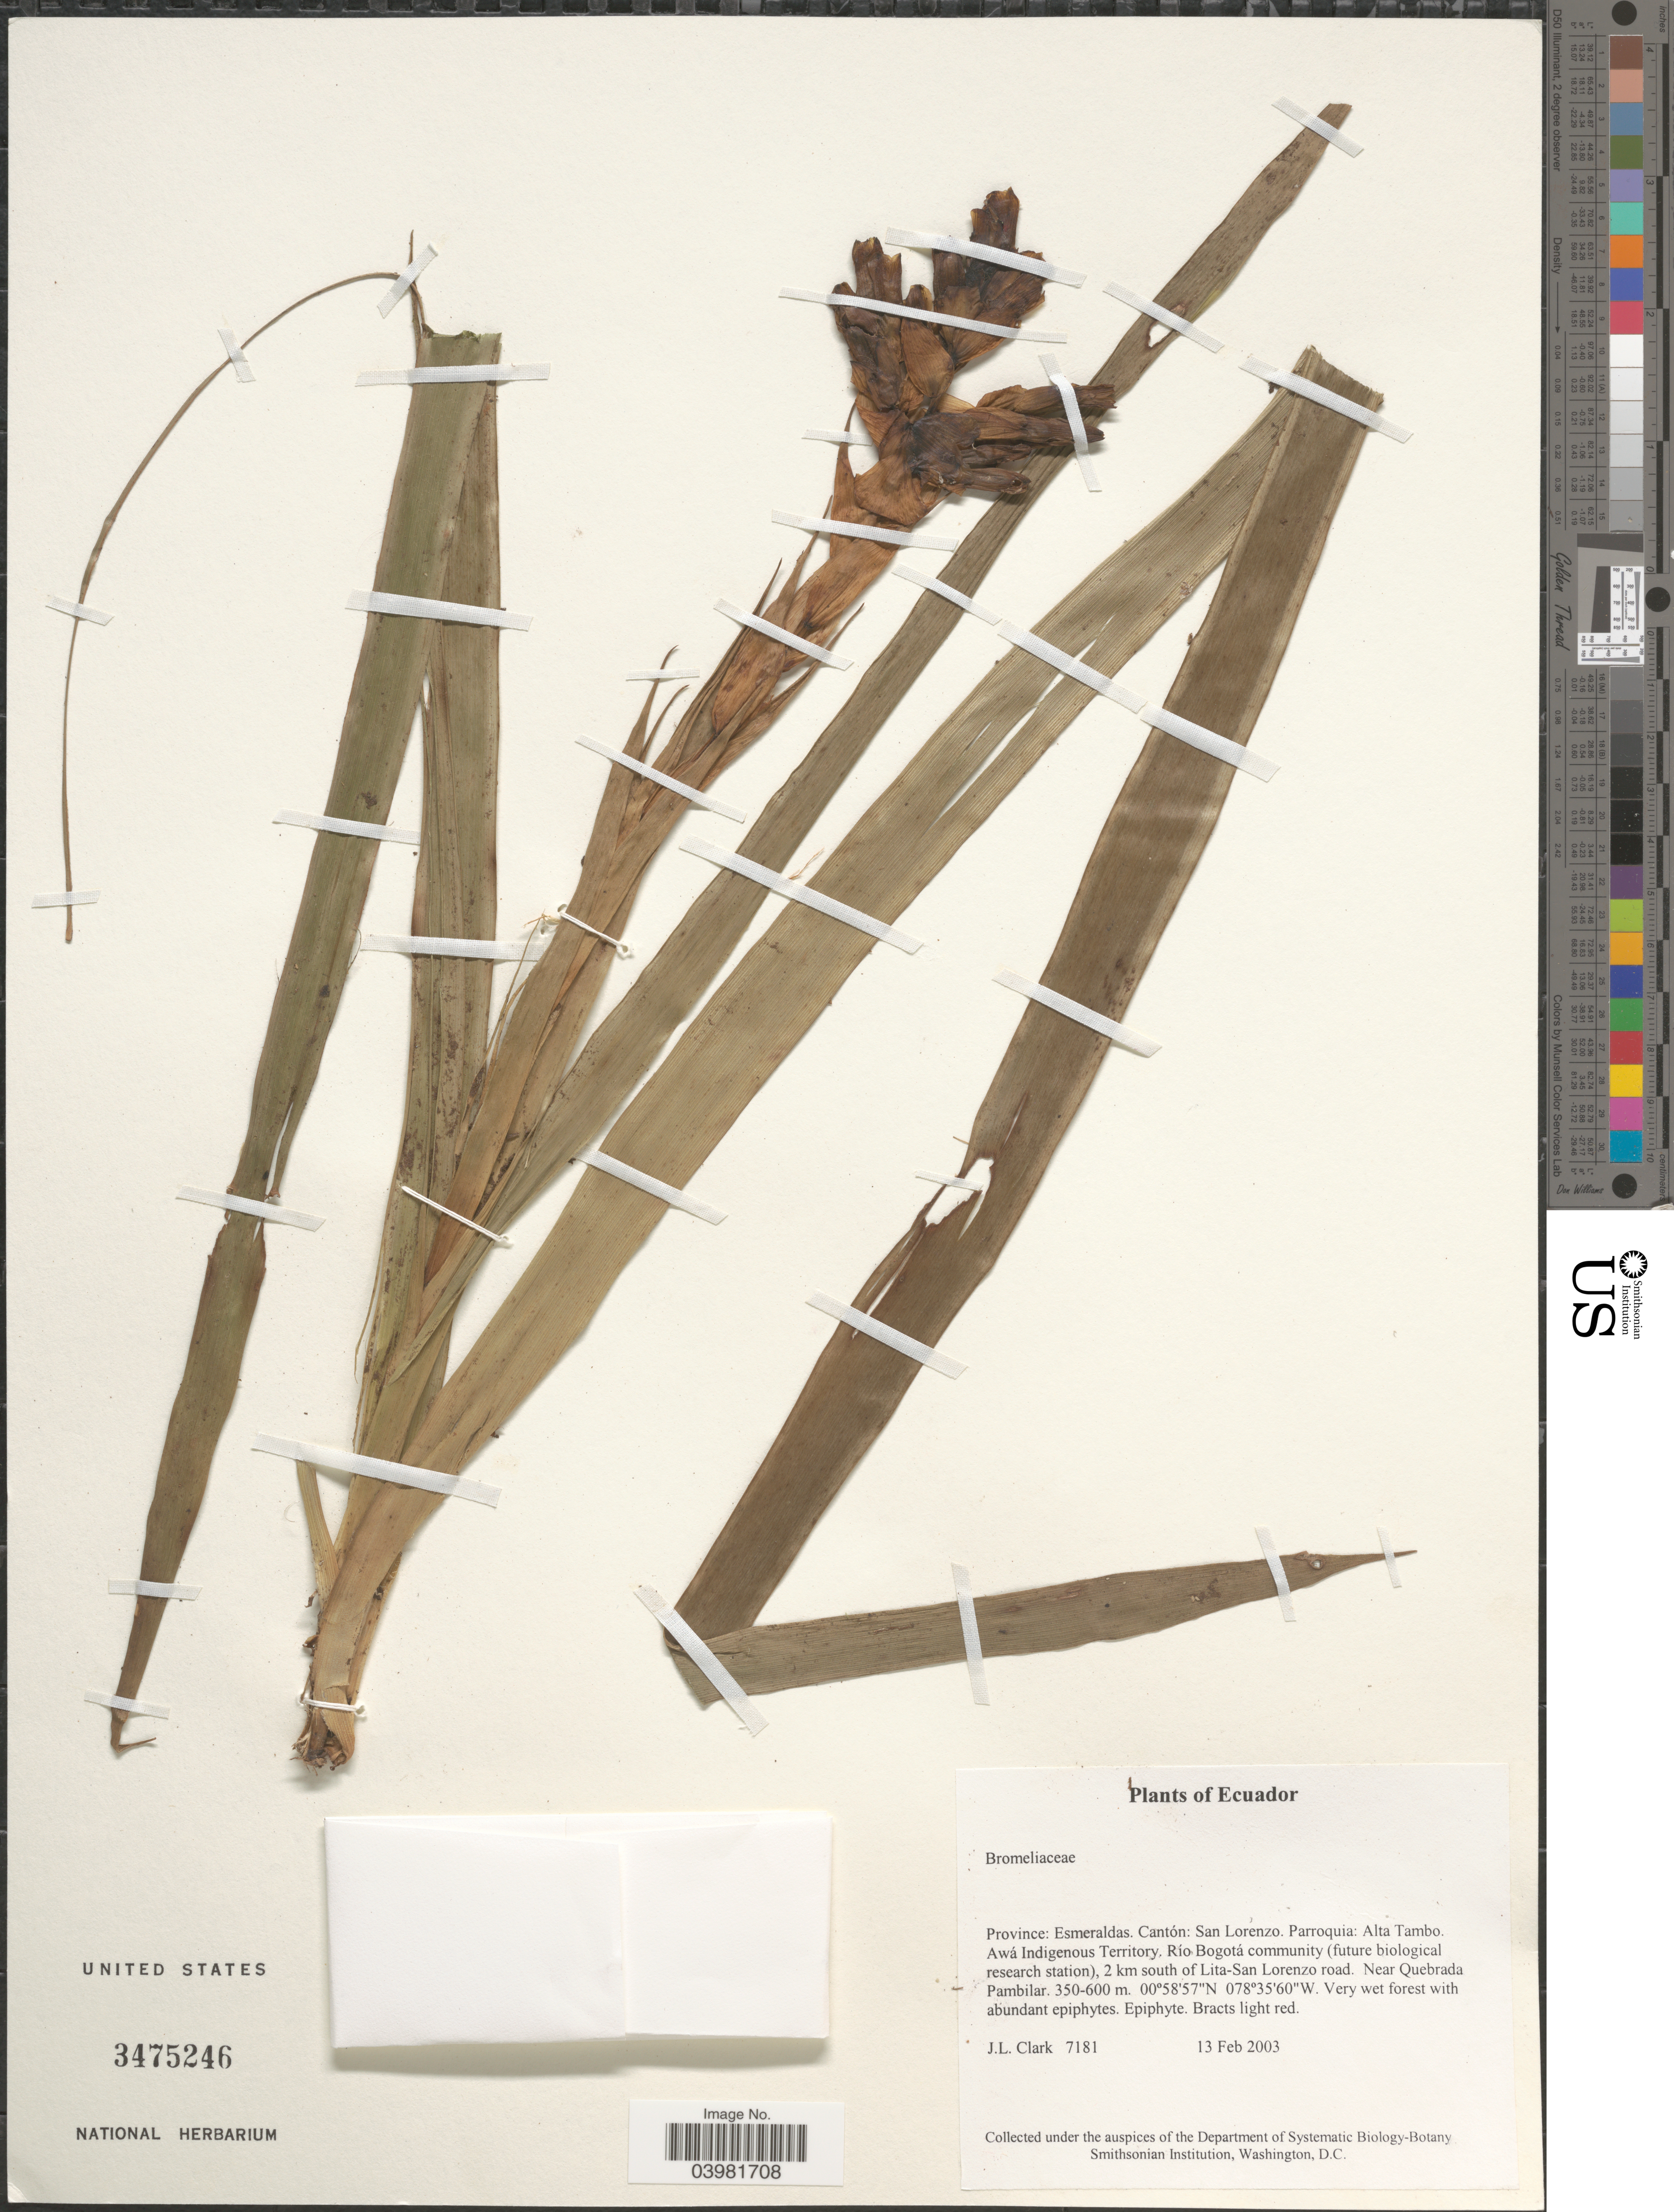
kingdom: Plantae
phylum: Tracheophyta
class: Liliopsida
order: Poales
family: Bromeliaceae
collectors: J. L. Clark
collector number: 7181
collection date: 2003-02-13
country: Ecuador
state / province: Esmeraldas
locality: Cantón: San Lorenzo. Parroquia: Alta Tambo. Awá Indigenous Territory. Río Bogotá community (future biological research station), 2 km south of Lita-San Lorenzo road. Near Quebrada Pambilar.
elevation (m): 350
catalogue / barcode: US 3475246